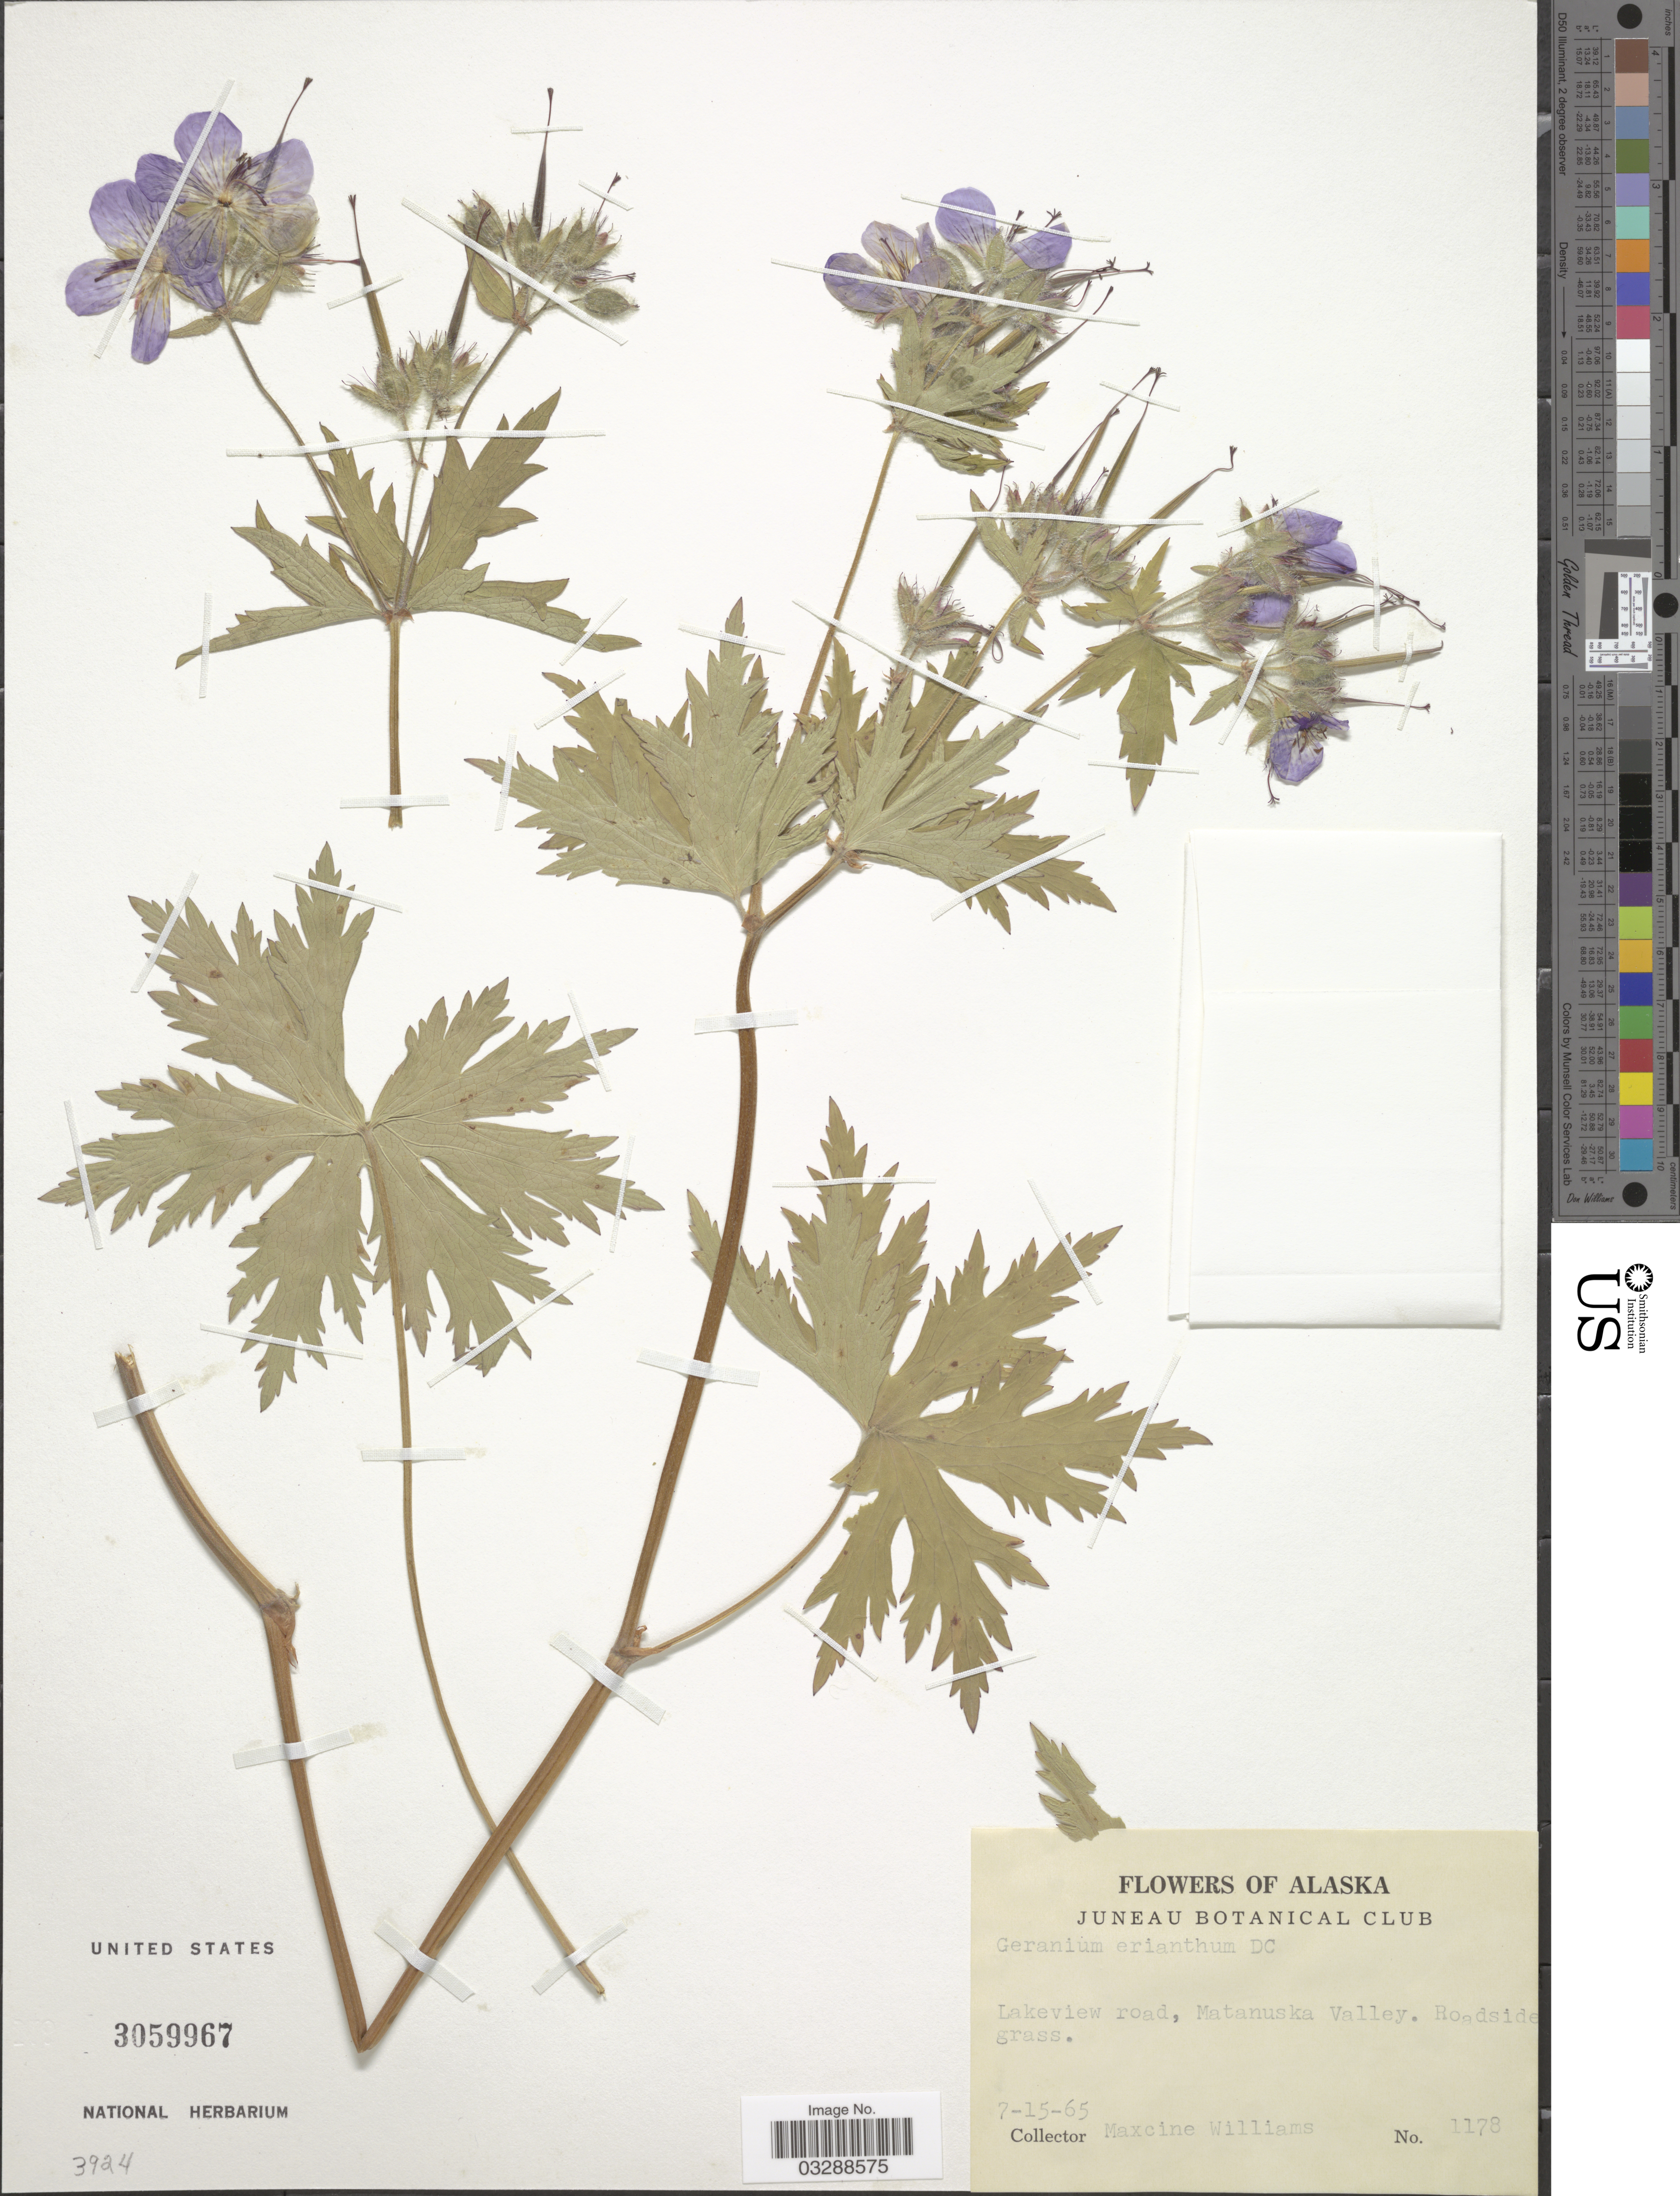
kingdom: Plantae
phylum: Tracheophyta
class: Magnoliopsida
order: Geraniales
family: Geraniaceae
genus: Geranium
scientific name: Geranium erianthum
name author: DC.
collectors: Mr. Williams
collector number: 1178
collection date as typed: Transcribed d/m/y: 15/7/65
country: United States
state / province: Alaska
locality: Lakeview road, Matanuska Valley.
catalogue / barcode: US 3059967